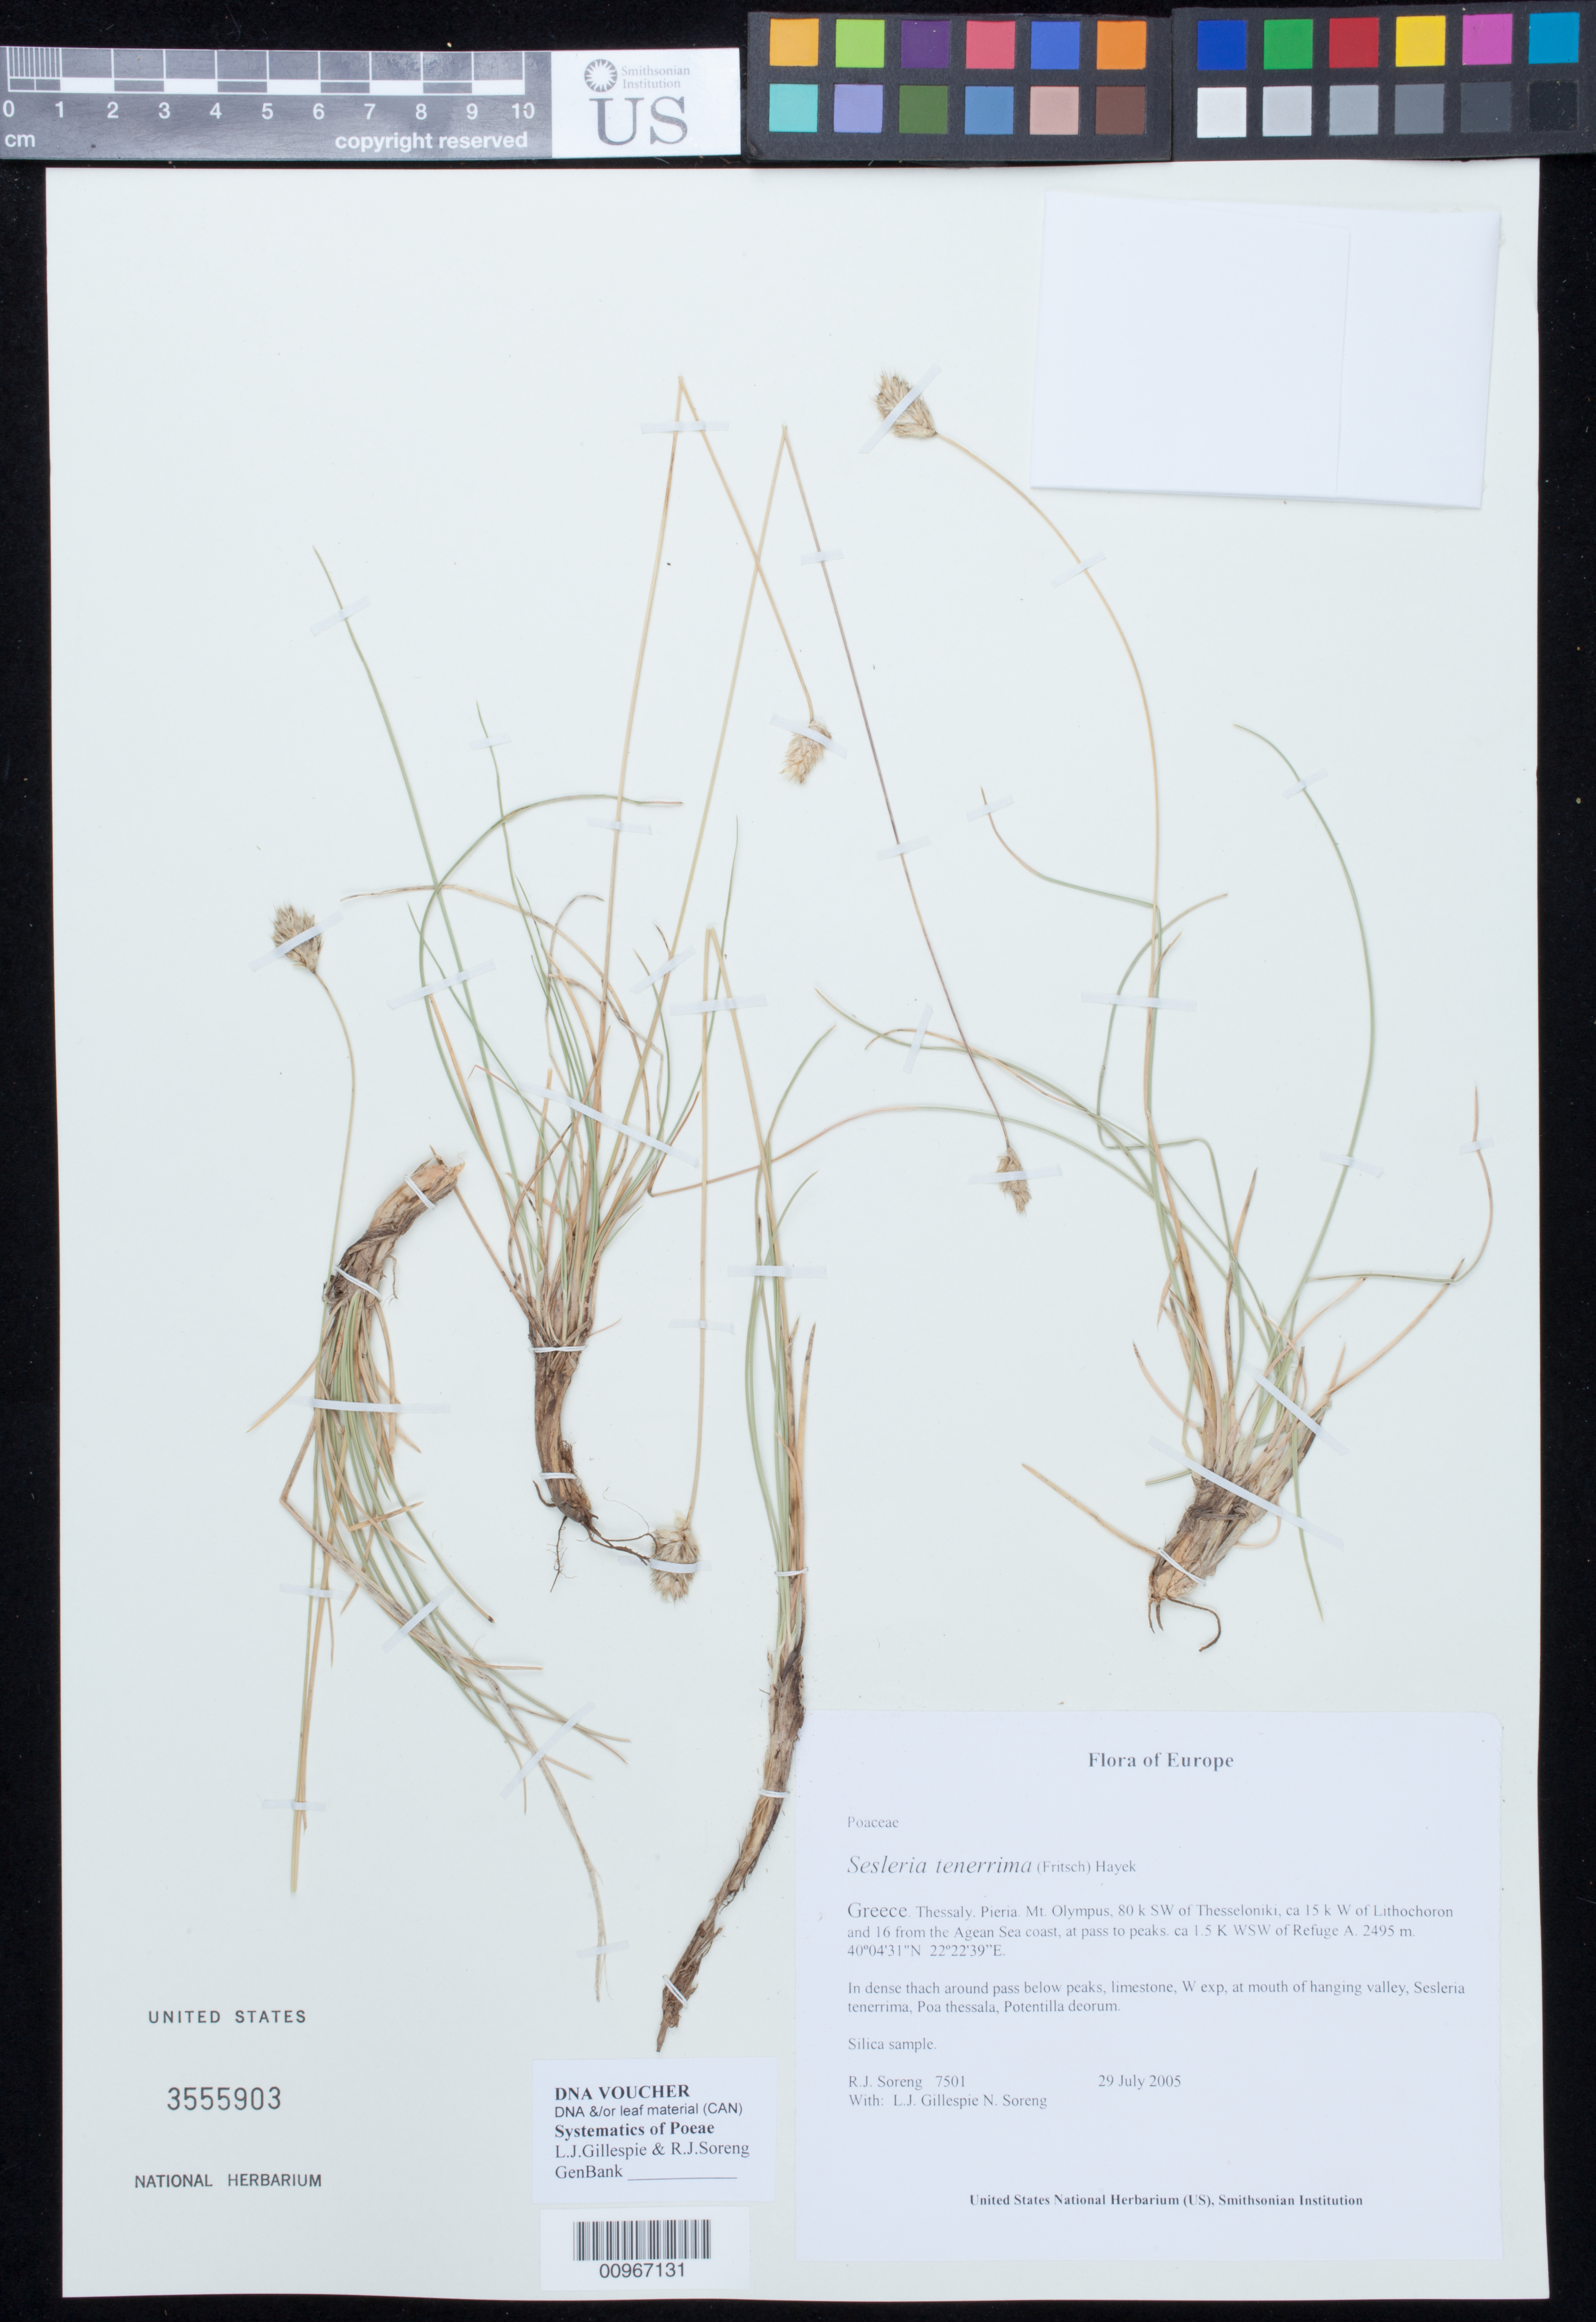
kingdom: Plantae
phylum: Tracheophyta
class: Liliopsida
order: Poales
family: Poaceae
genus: Sesleria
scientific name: Sesleria tenerrima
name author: (Hayek) Fritsch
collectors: R. J. Soreng, N. L. Soreng, L. J. Gillespie, N. Turland & C. Turland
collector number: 7501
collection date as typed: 29 July 2005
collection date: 2005-07-29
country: Greece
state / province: Thessaly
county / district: Pieria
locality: Mt. Olympus, 80 km SW of Thesseloniki, ca 15 km W of Lithochoron and 16 from the Agean Sea coast, at pass to peaks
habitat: In dense thach around pass below peaks, limestone, W exp, at mouth of hanging valley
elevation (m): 2495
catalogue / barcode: US 3555903